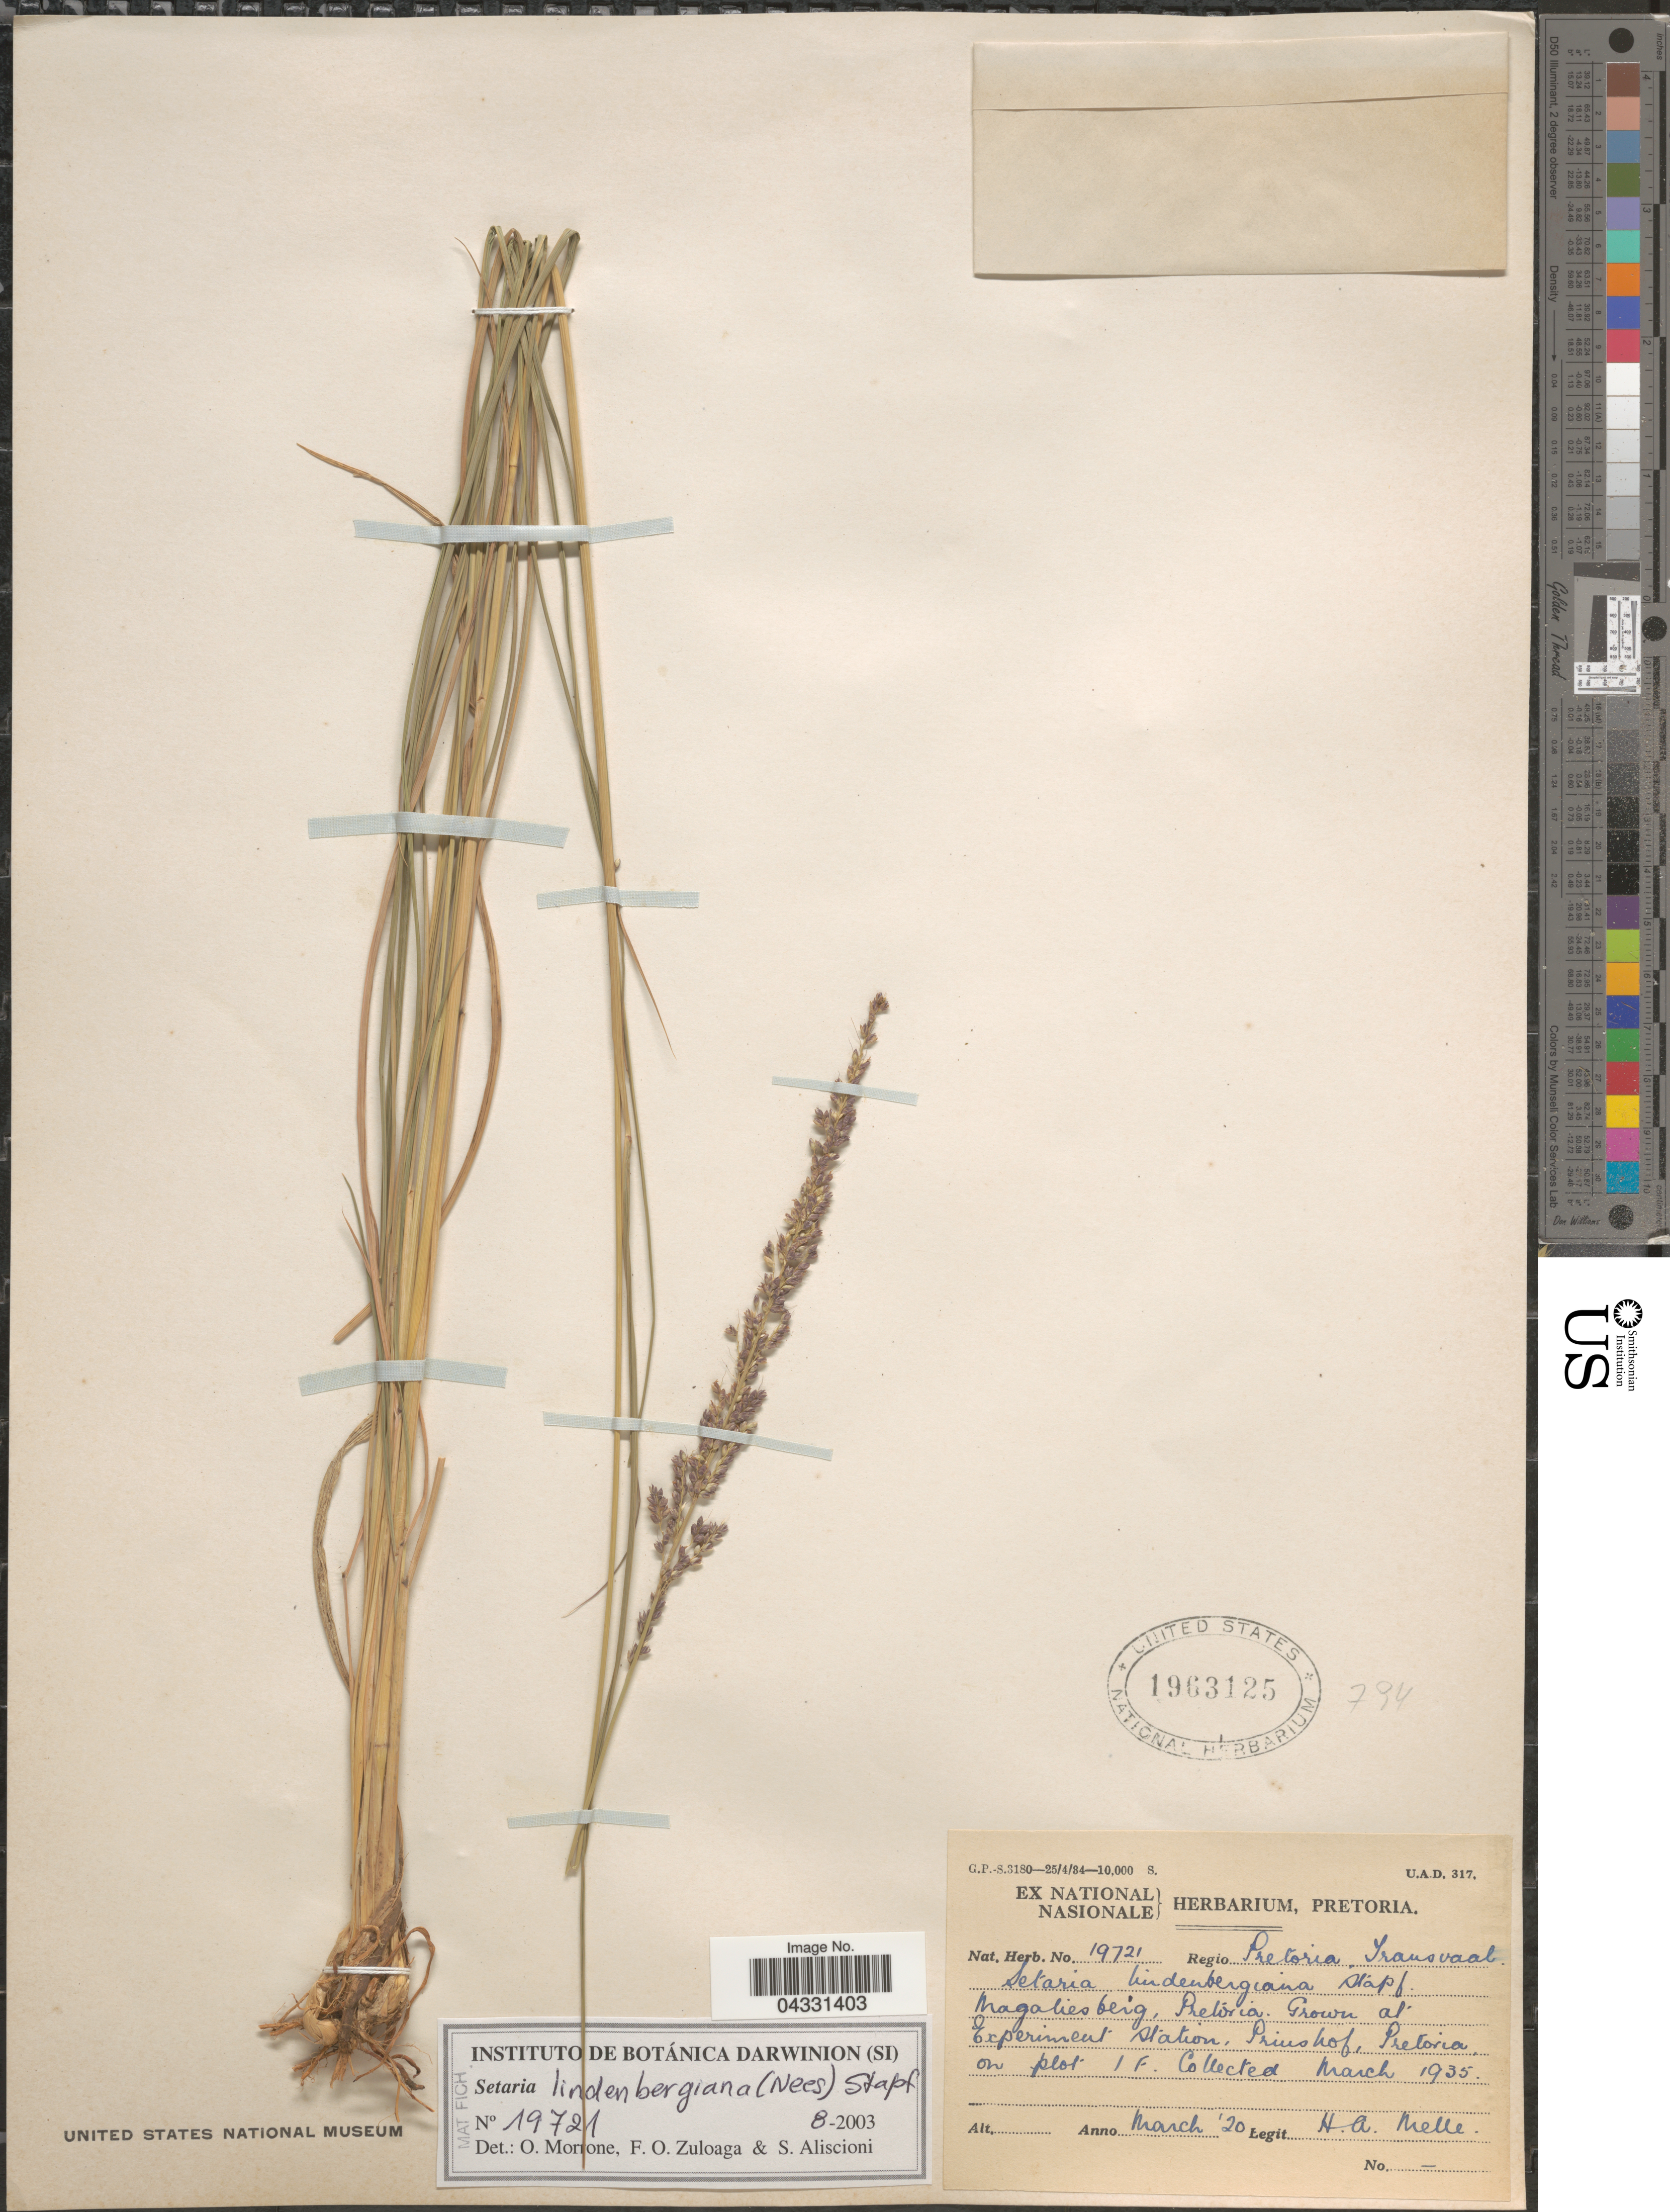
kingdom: Plantae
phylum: Tracheophyta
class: Liliopsida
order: Poales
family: Poaceae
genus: Setaria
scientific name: Setaria lindenbergiana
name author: (Nees) Stapf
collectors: H. Melle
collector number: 19721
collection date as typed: Transcribed d/m/y: /3/20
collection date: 1935-03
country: South Africa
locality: Regio Pretoria, Transvaal. Magaliesberg, Pretoria. Grown at Experiment Station, Prinshof, Pretoria.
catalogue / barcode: US 1963125